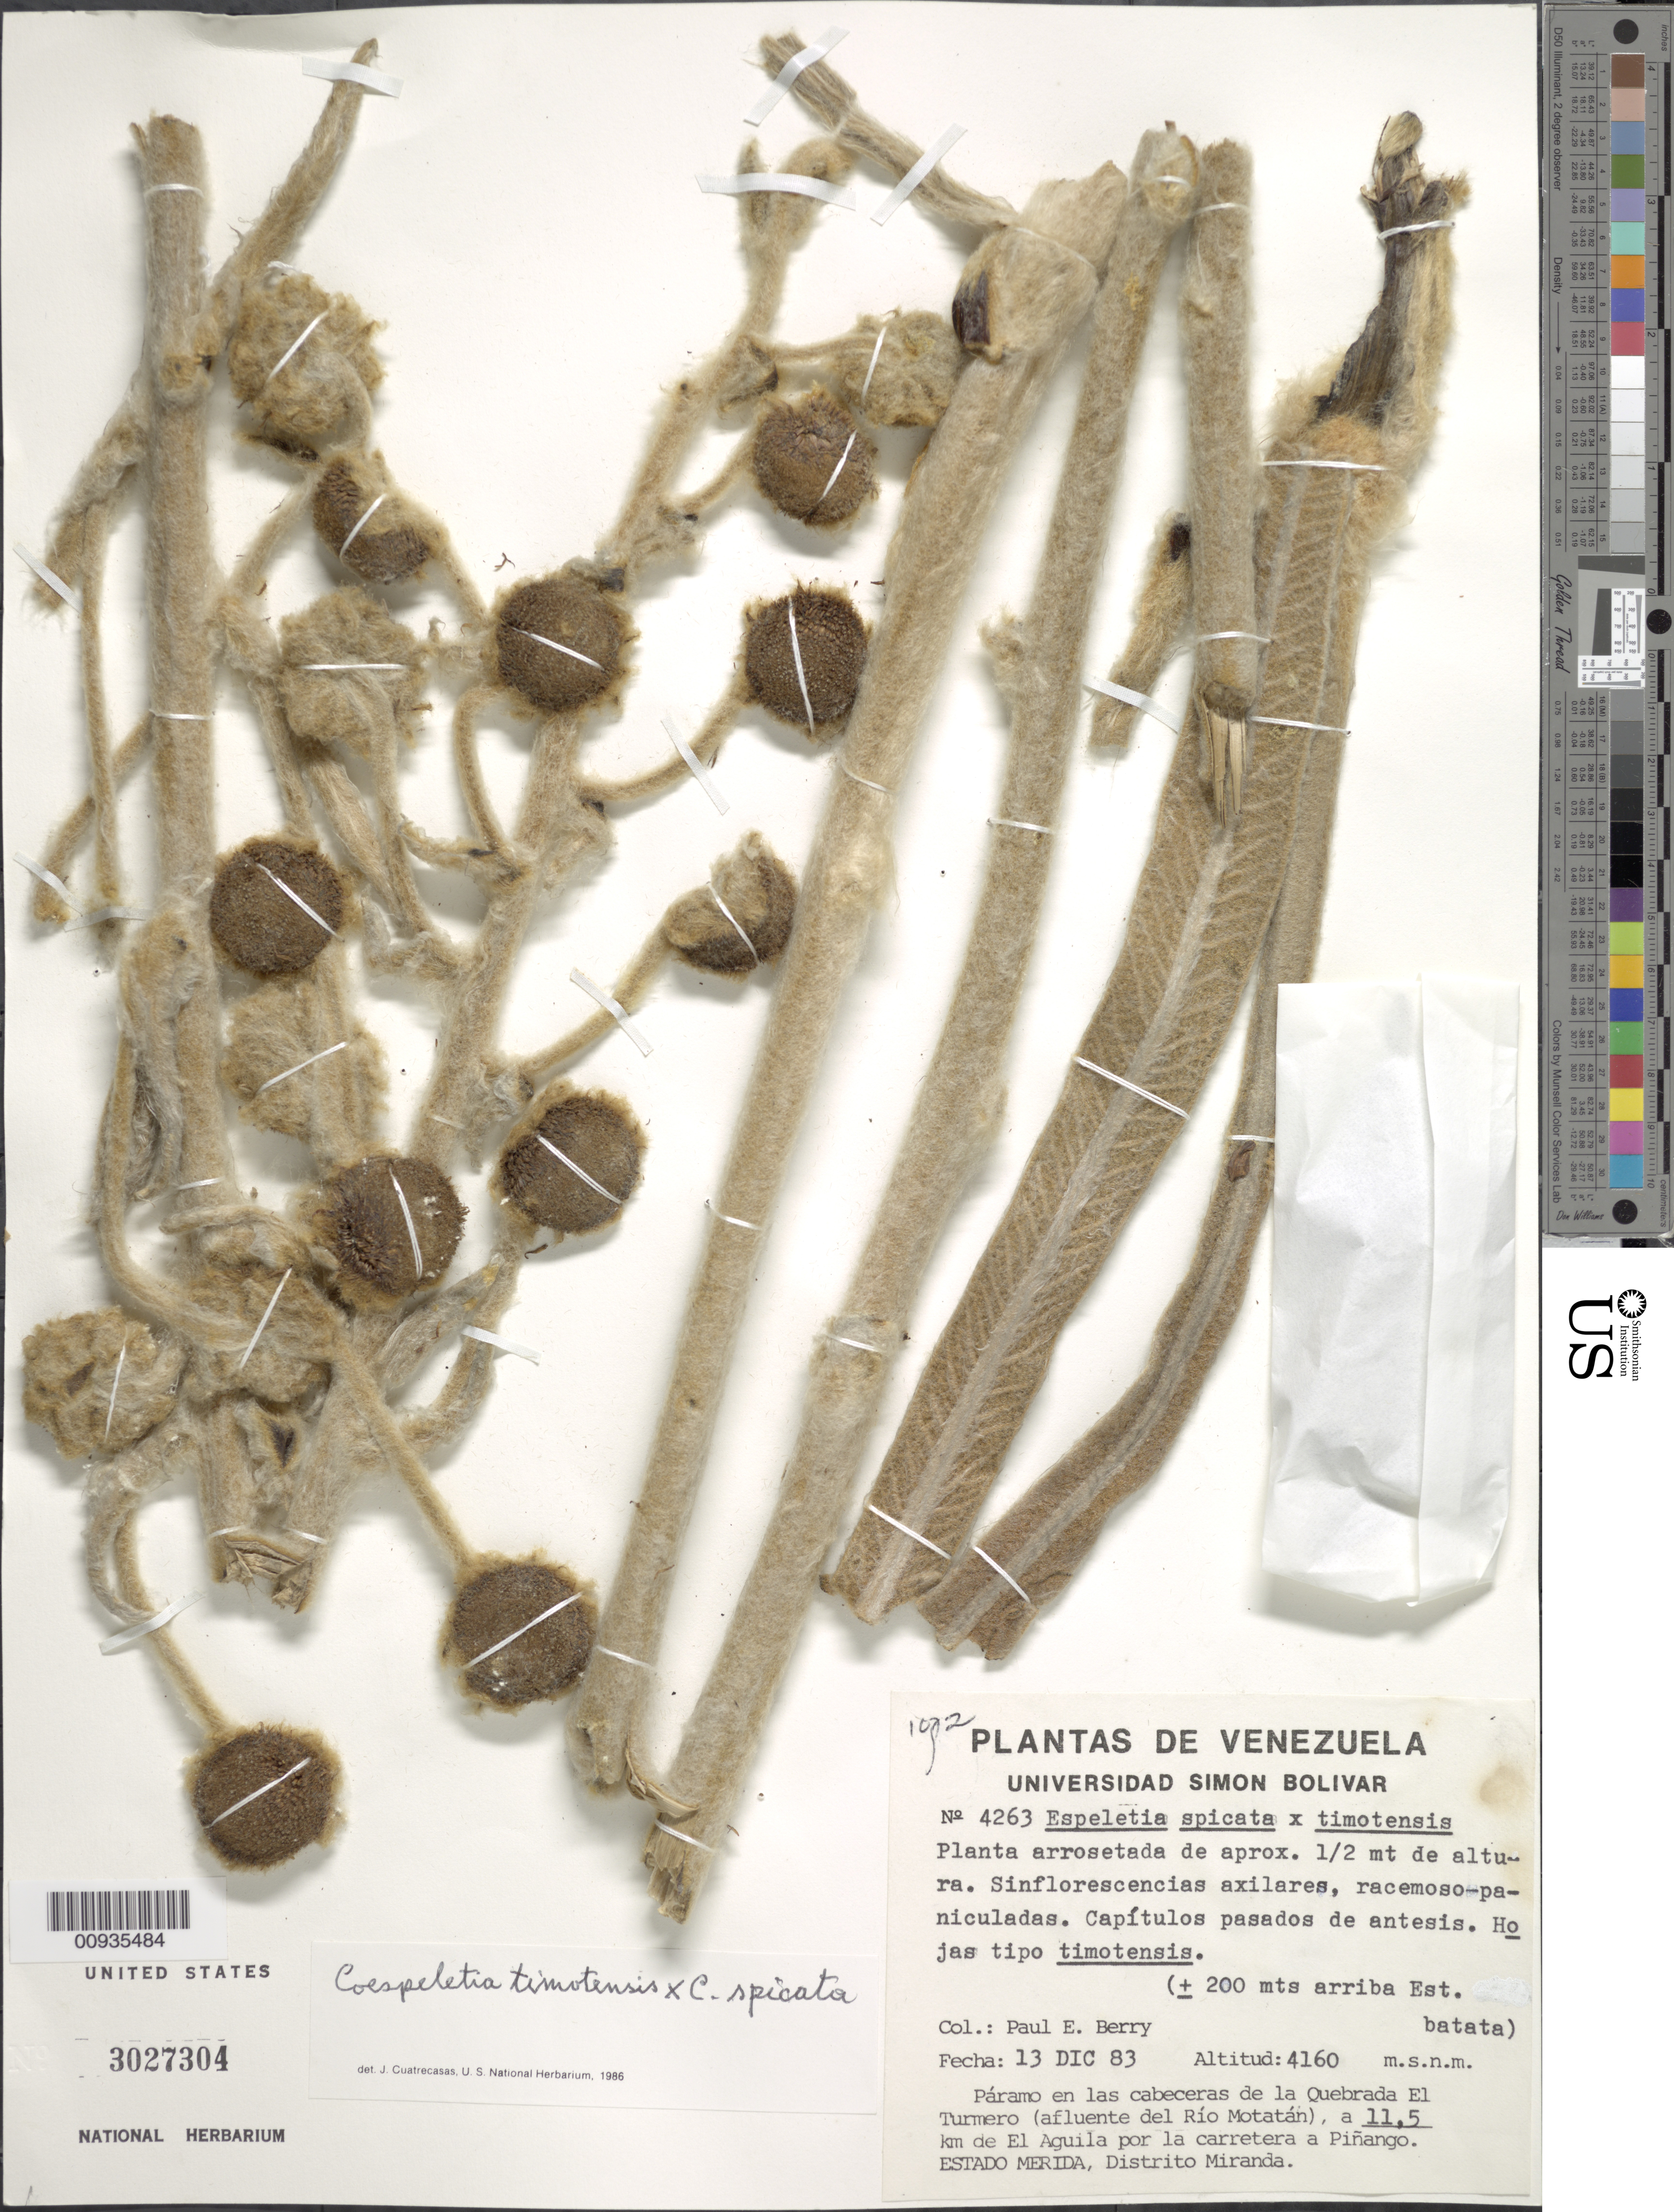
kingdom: Plantae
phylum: Tracheophyta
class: Magnoliopsida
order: Asterales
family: Asteraceae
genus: Coespeletia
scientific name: Coespeletia spicata x C. timotensis (Cuatrec.) Cuatrec.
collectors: P. E. Berry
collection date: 1983-12-13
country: Venezuela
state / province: Mérida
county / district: Miranda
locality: Páramo en las cabeceras de la Quebrada El Turmero (afluente del Río Motatán), a 11,5 km de El Águila por la carretera a Piñango.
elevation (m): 4160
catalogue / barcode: US 3027304